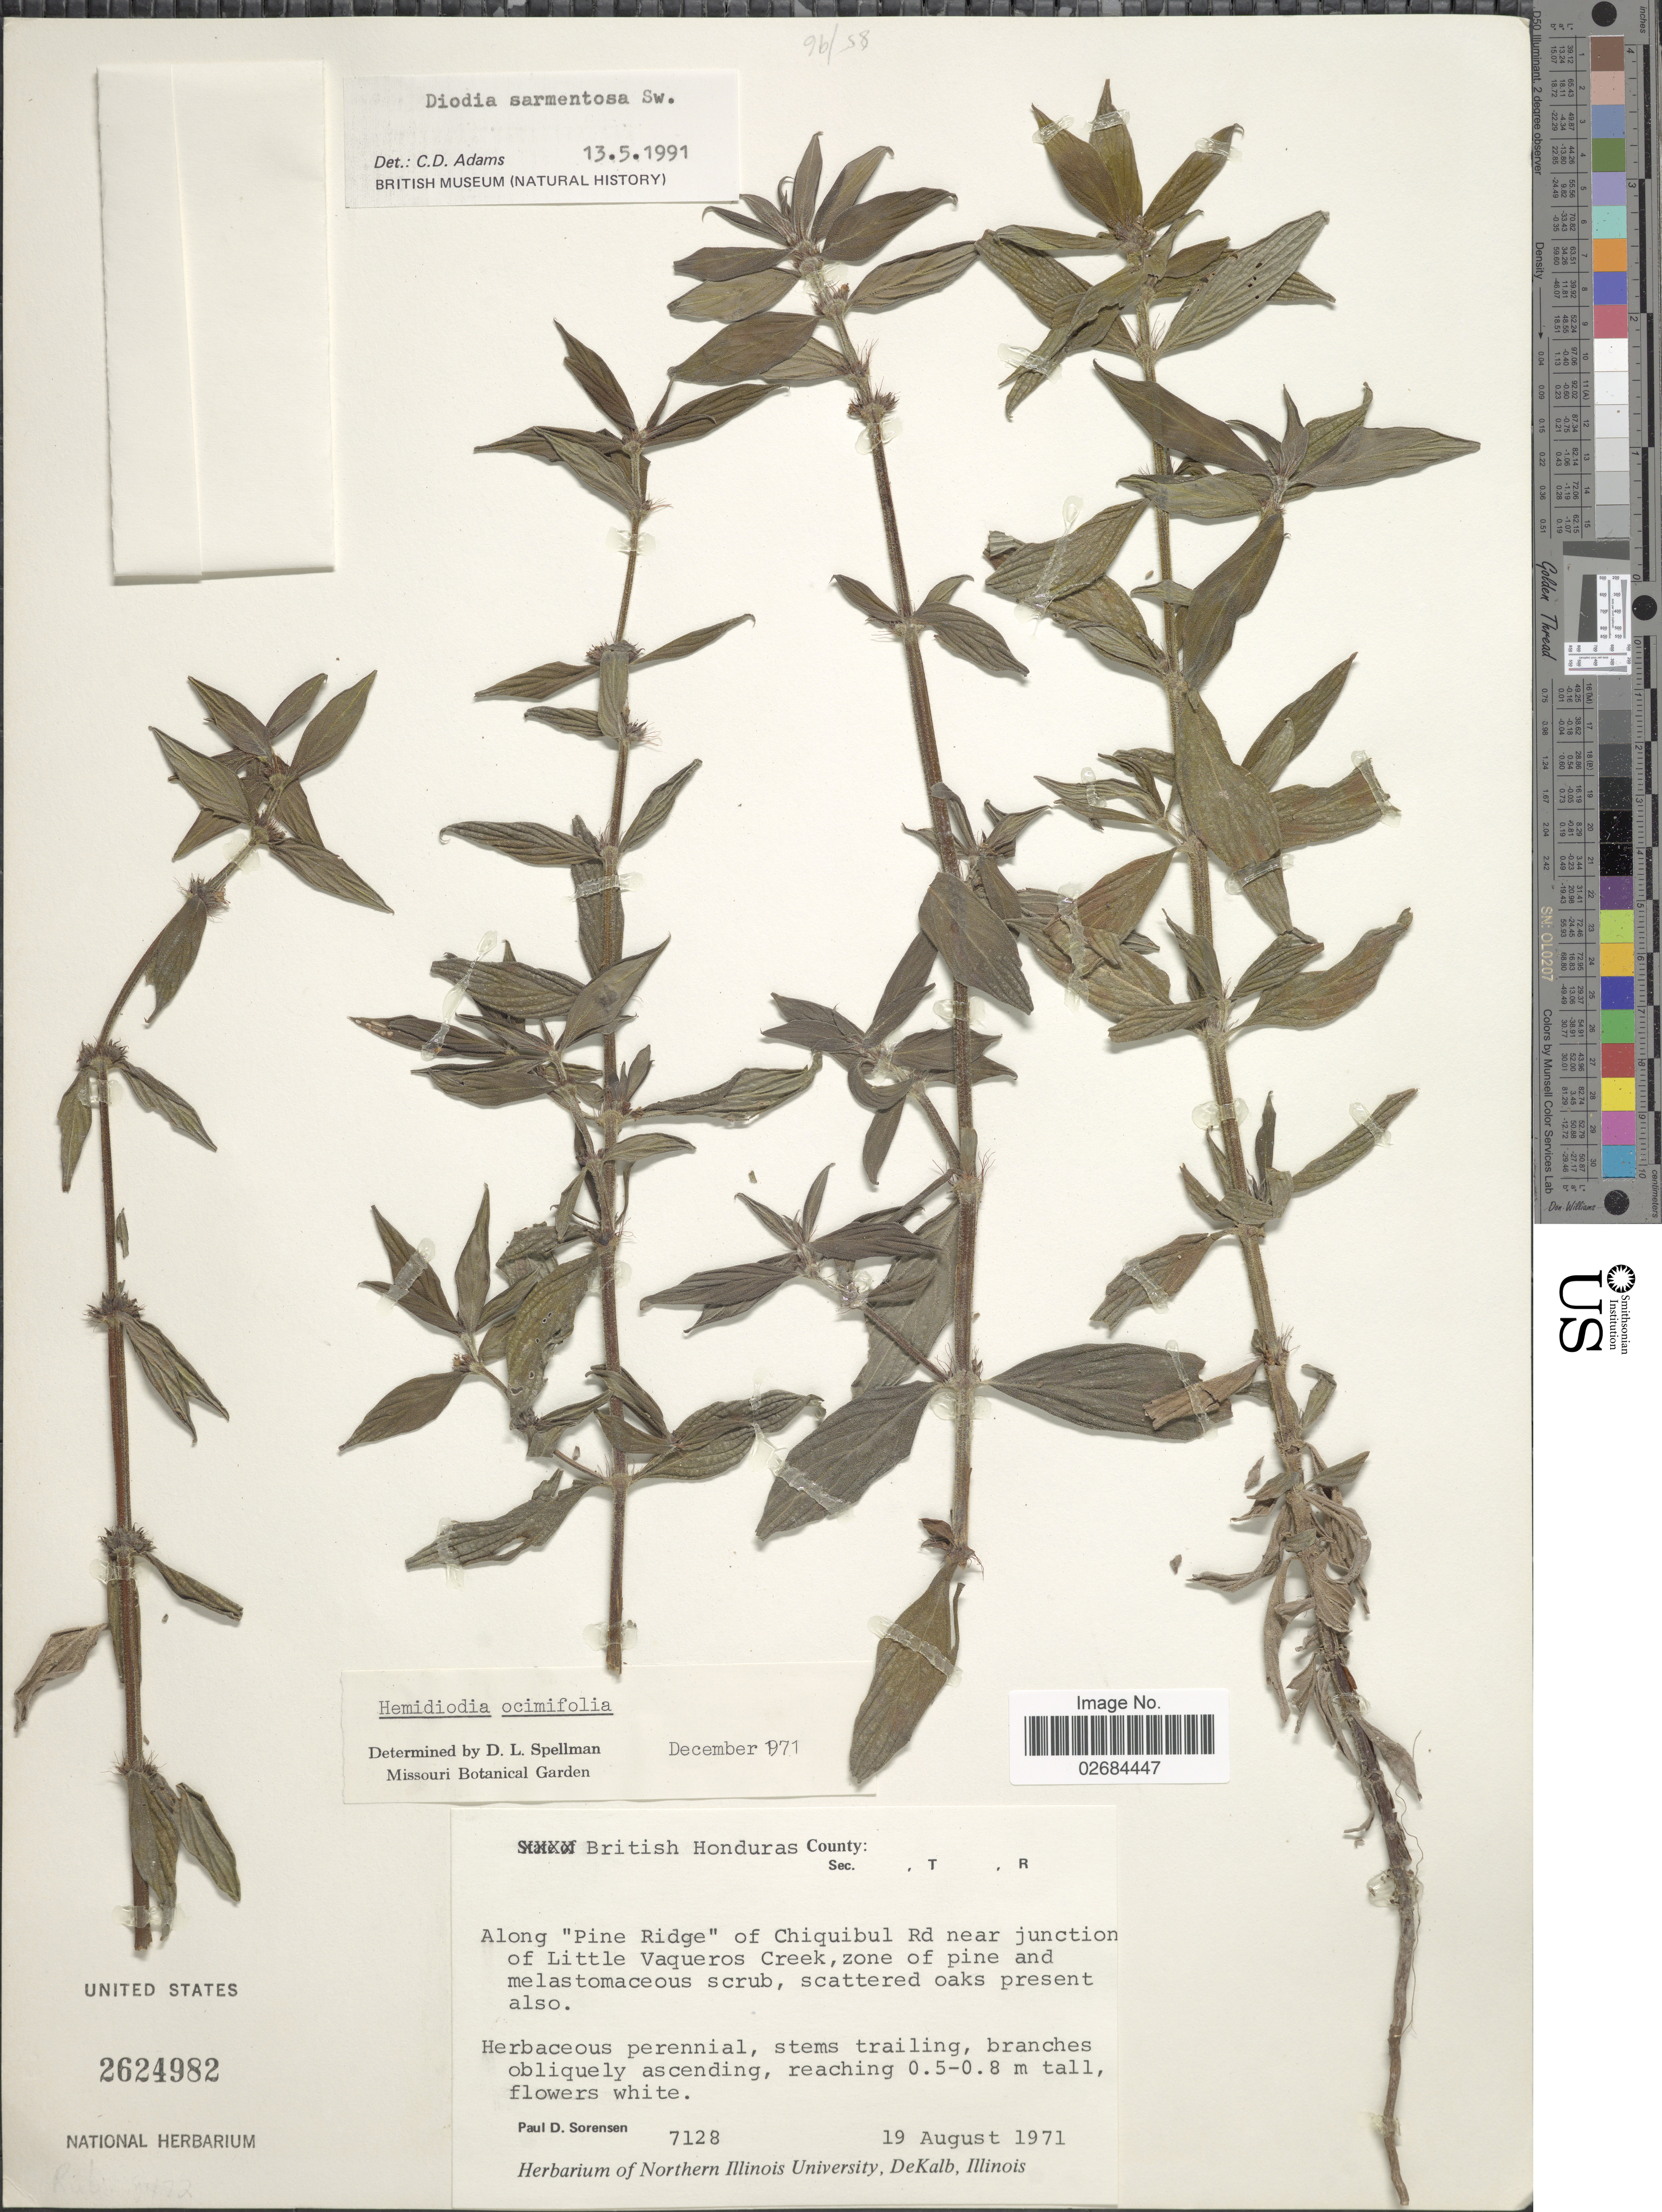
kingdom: Plantae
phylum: Tracheophyta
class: Magnoliopsida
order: Gentianales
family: Rubiaceae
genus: Diodia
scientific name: Diodia sarmentosa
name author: Sw.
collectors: P. Sorensen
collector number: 7128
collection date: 1971-08-19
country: Belize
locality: British Honduras. Along "Pine Ridge" of Chiquibal Rd near junction of Little Vaqueros Creek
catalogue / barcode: US 2624982